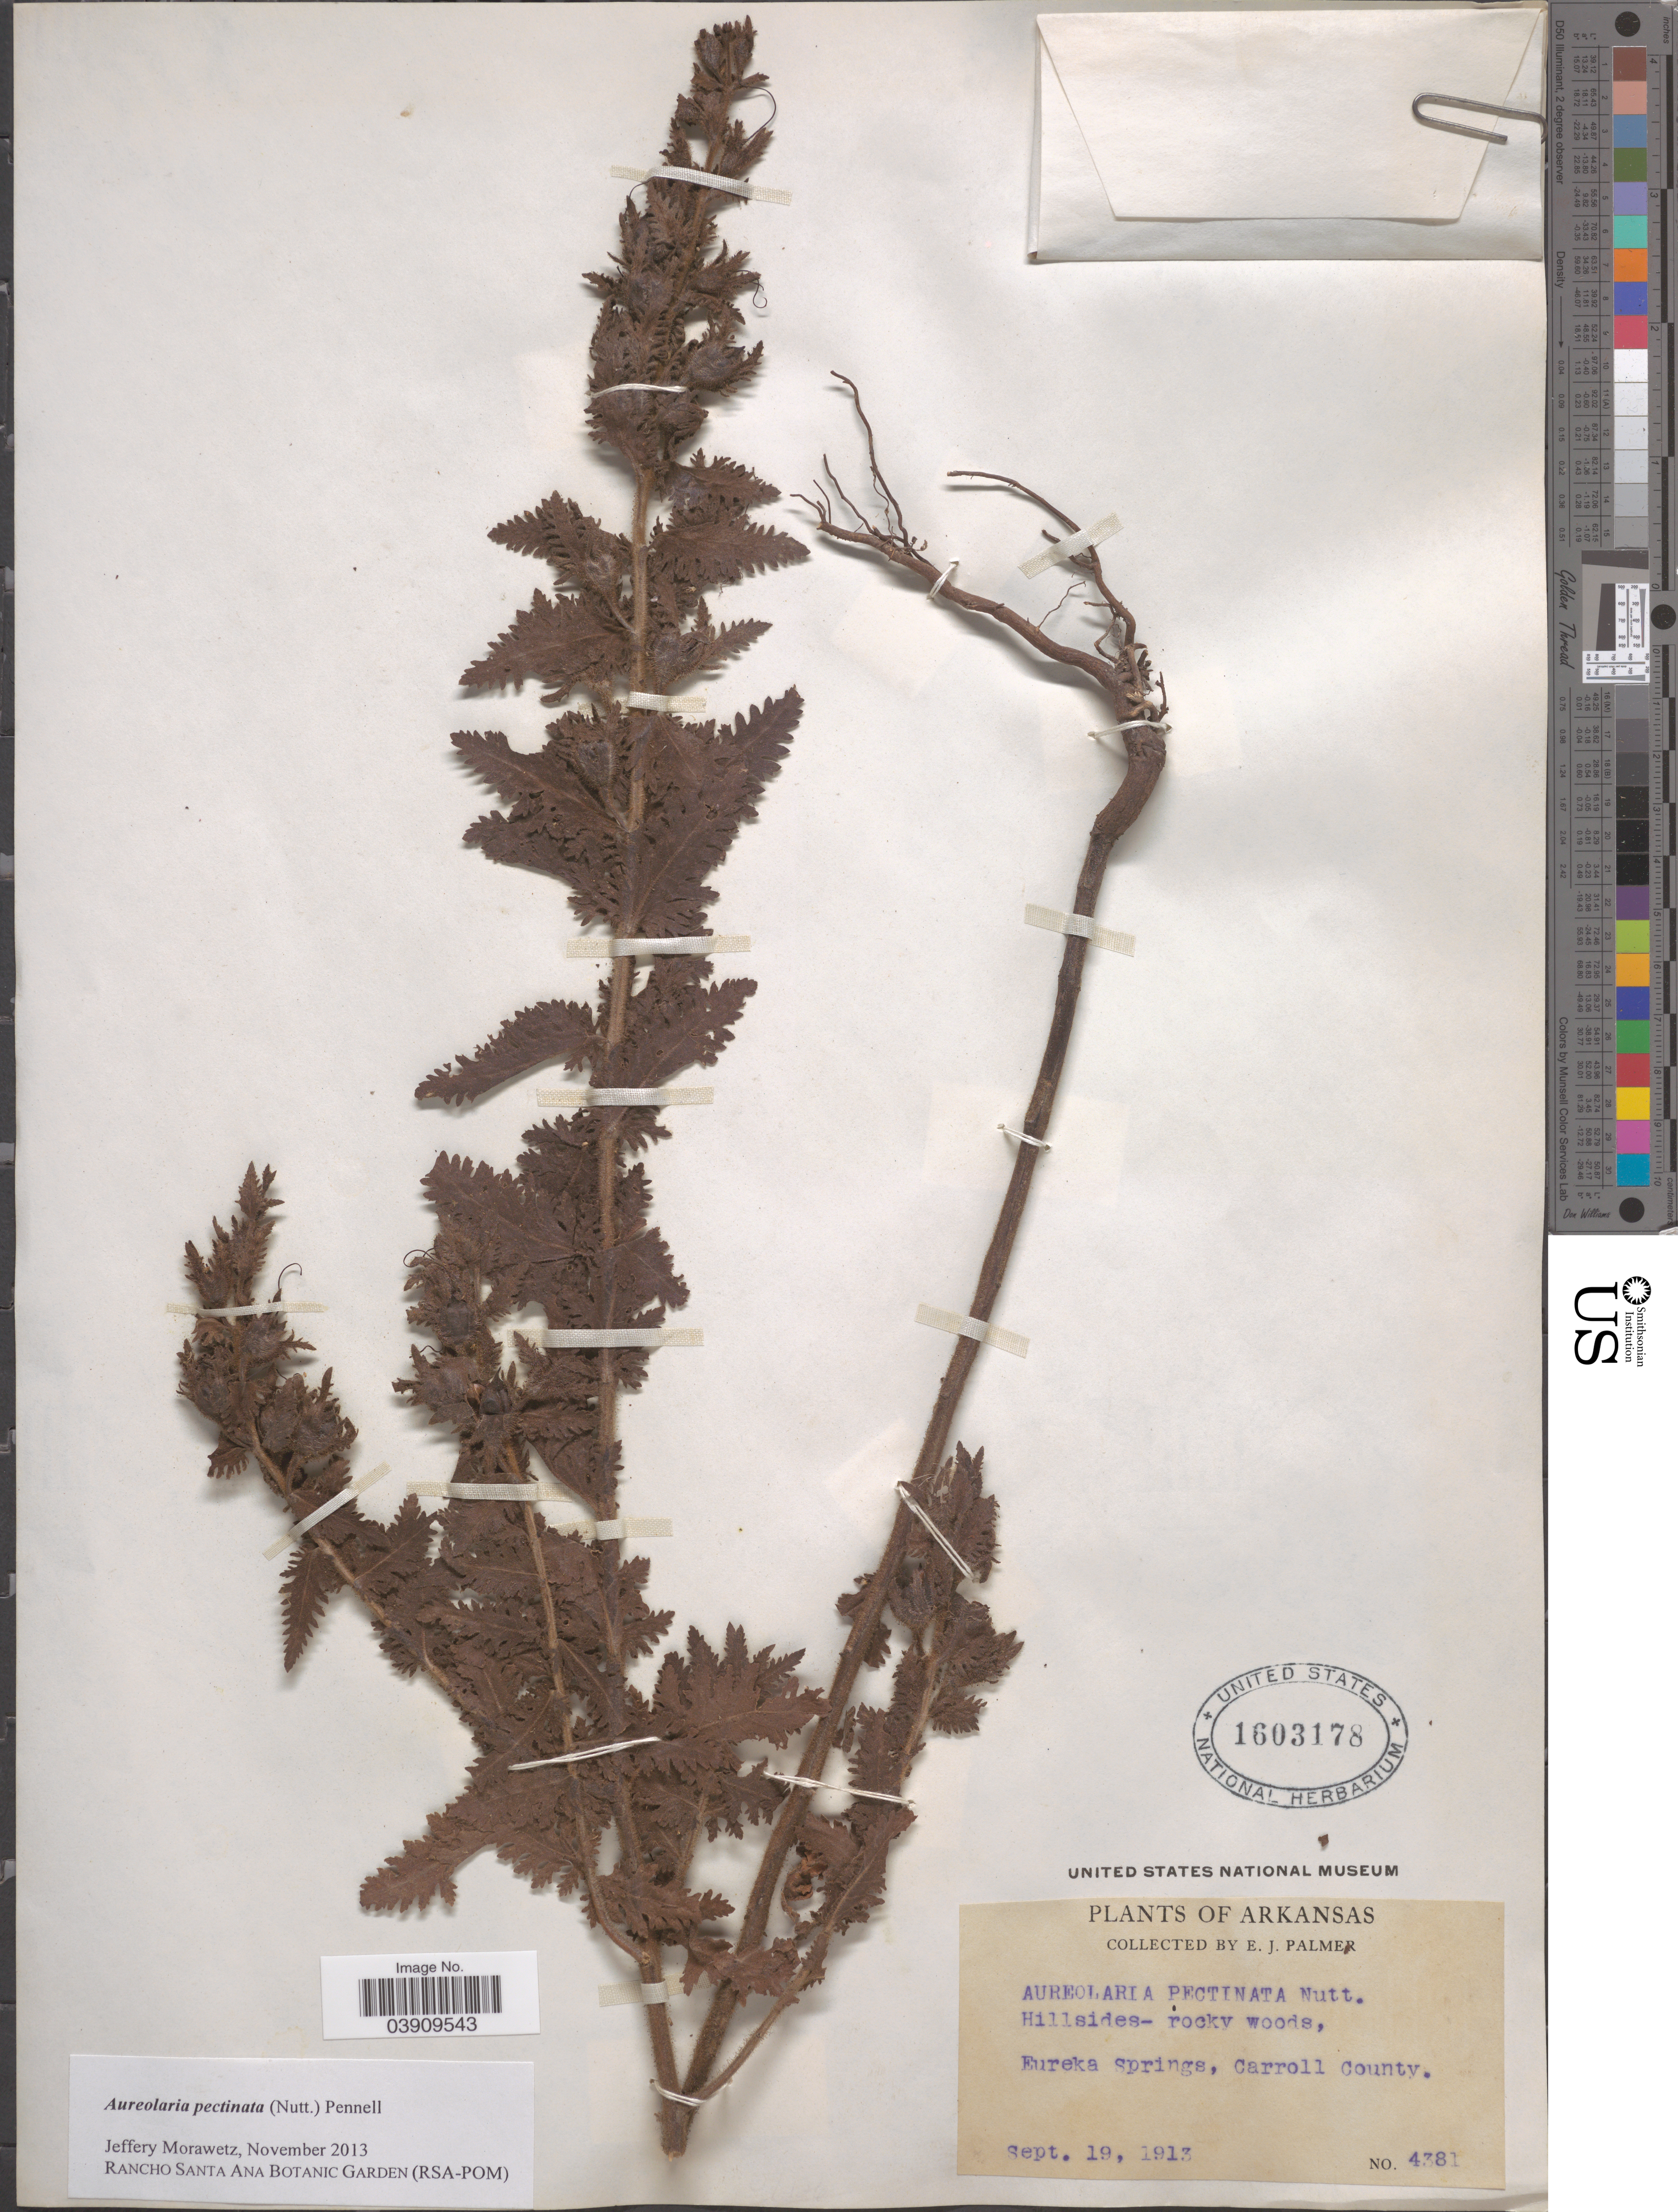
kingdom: Plantae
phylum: Tracheophyta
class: Magnoliopsida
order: Lamiales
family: Orobanchaceae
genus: Aureolaria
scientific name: Aureolaria pectinata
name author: (Nutt.) Pennell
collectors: E. L. Palmer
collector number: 4381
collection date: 1913-08-19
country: United States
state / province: Arkansas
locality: Eureka Springs, Carroll County.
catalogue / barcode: US 1603178